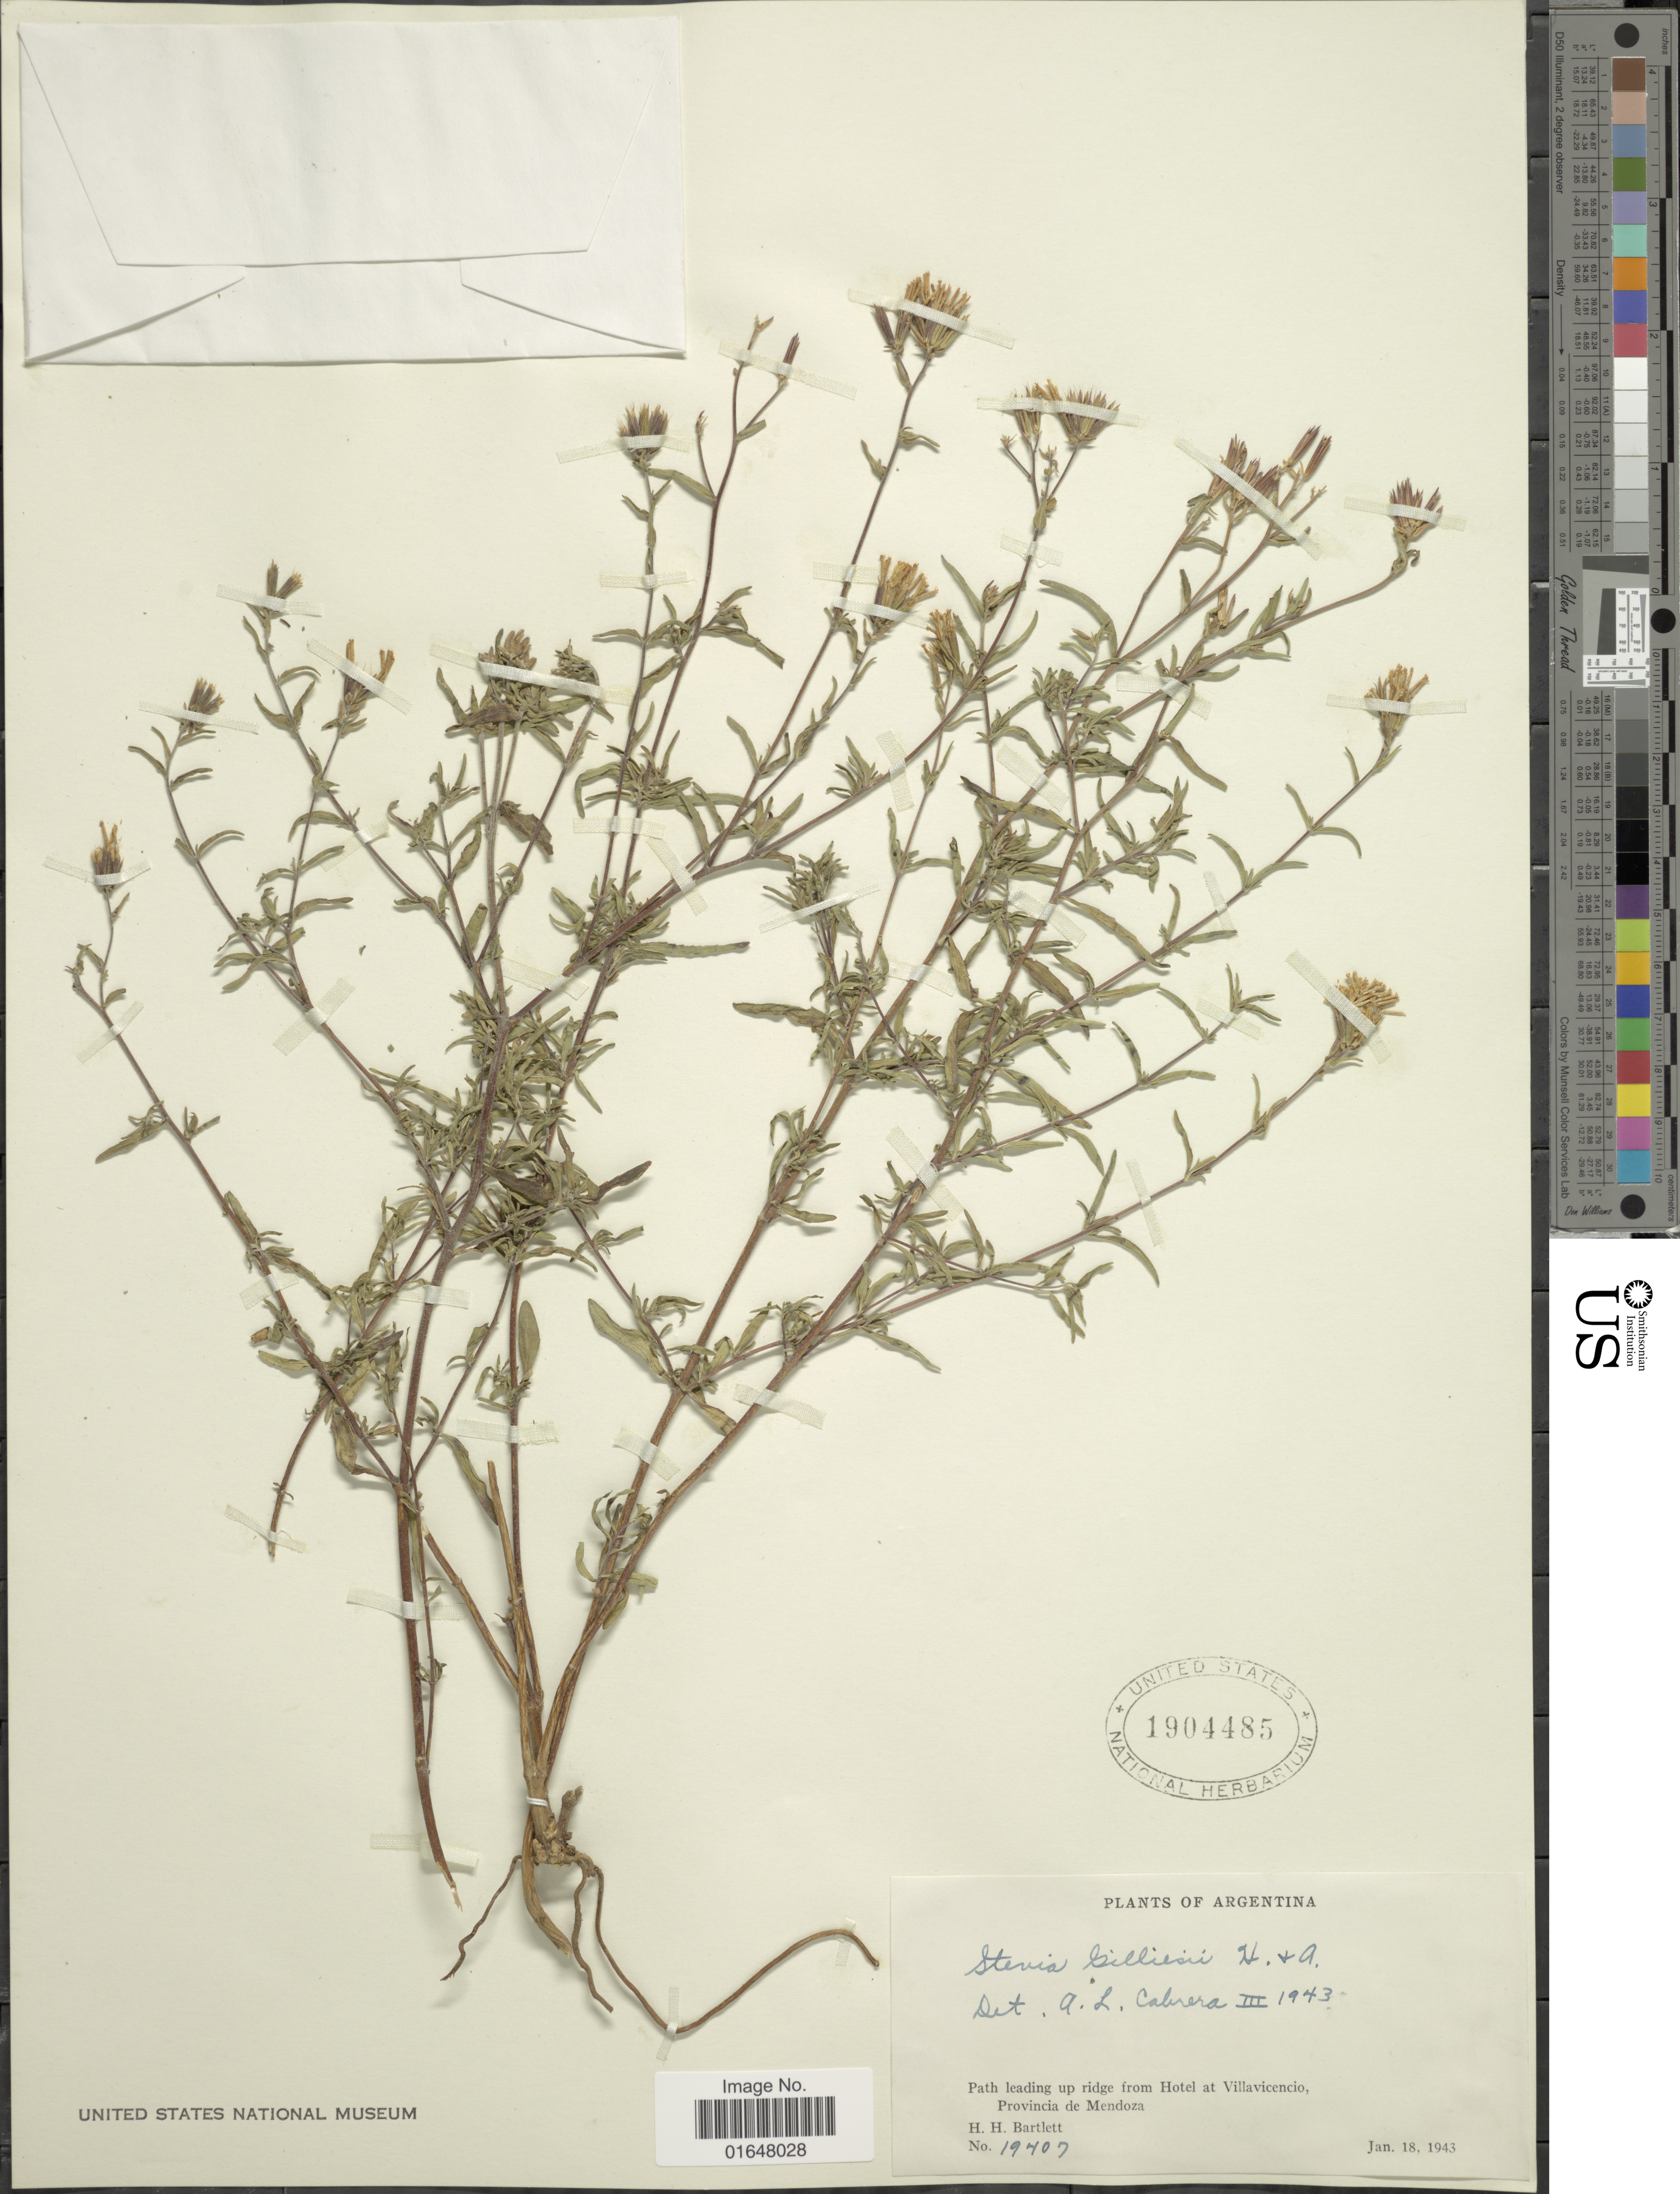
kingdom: Plantae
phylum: Tracheophyta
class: Magnoliopsida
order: Asterales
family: Asteraceae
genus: Stevia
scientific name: Stevia gilliesii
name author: Hook. & Arn.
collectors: H. H. Bartlett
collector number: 19407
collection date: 1943-01-18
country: Argentina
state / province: Mendoza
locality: Path leading up ridge from Hotel at Villavicencio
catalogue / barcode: US 1904485